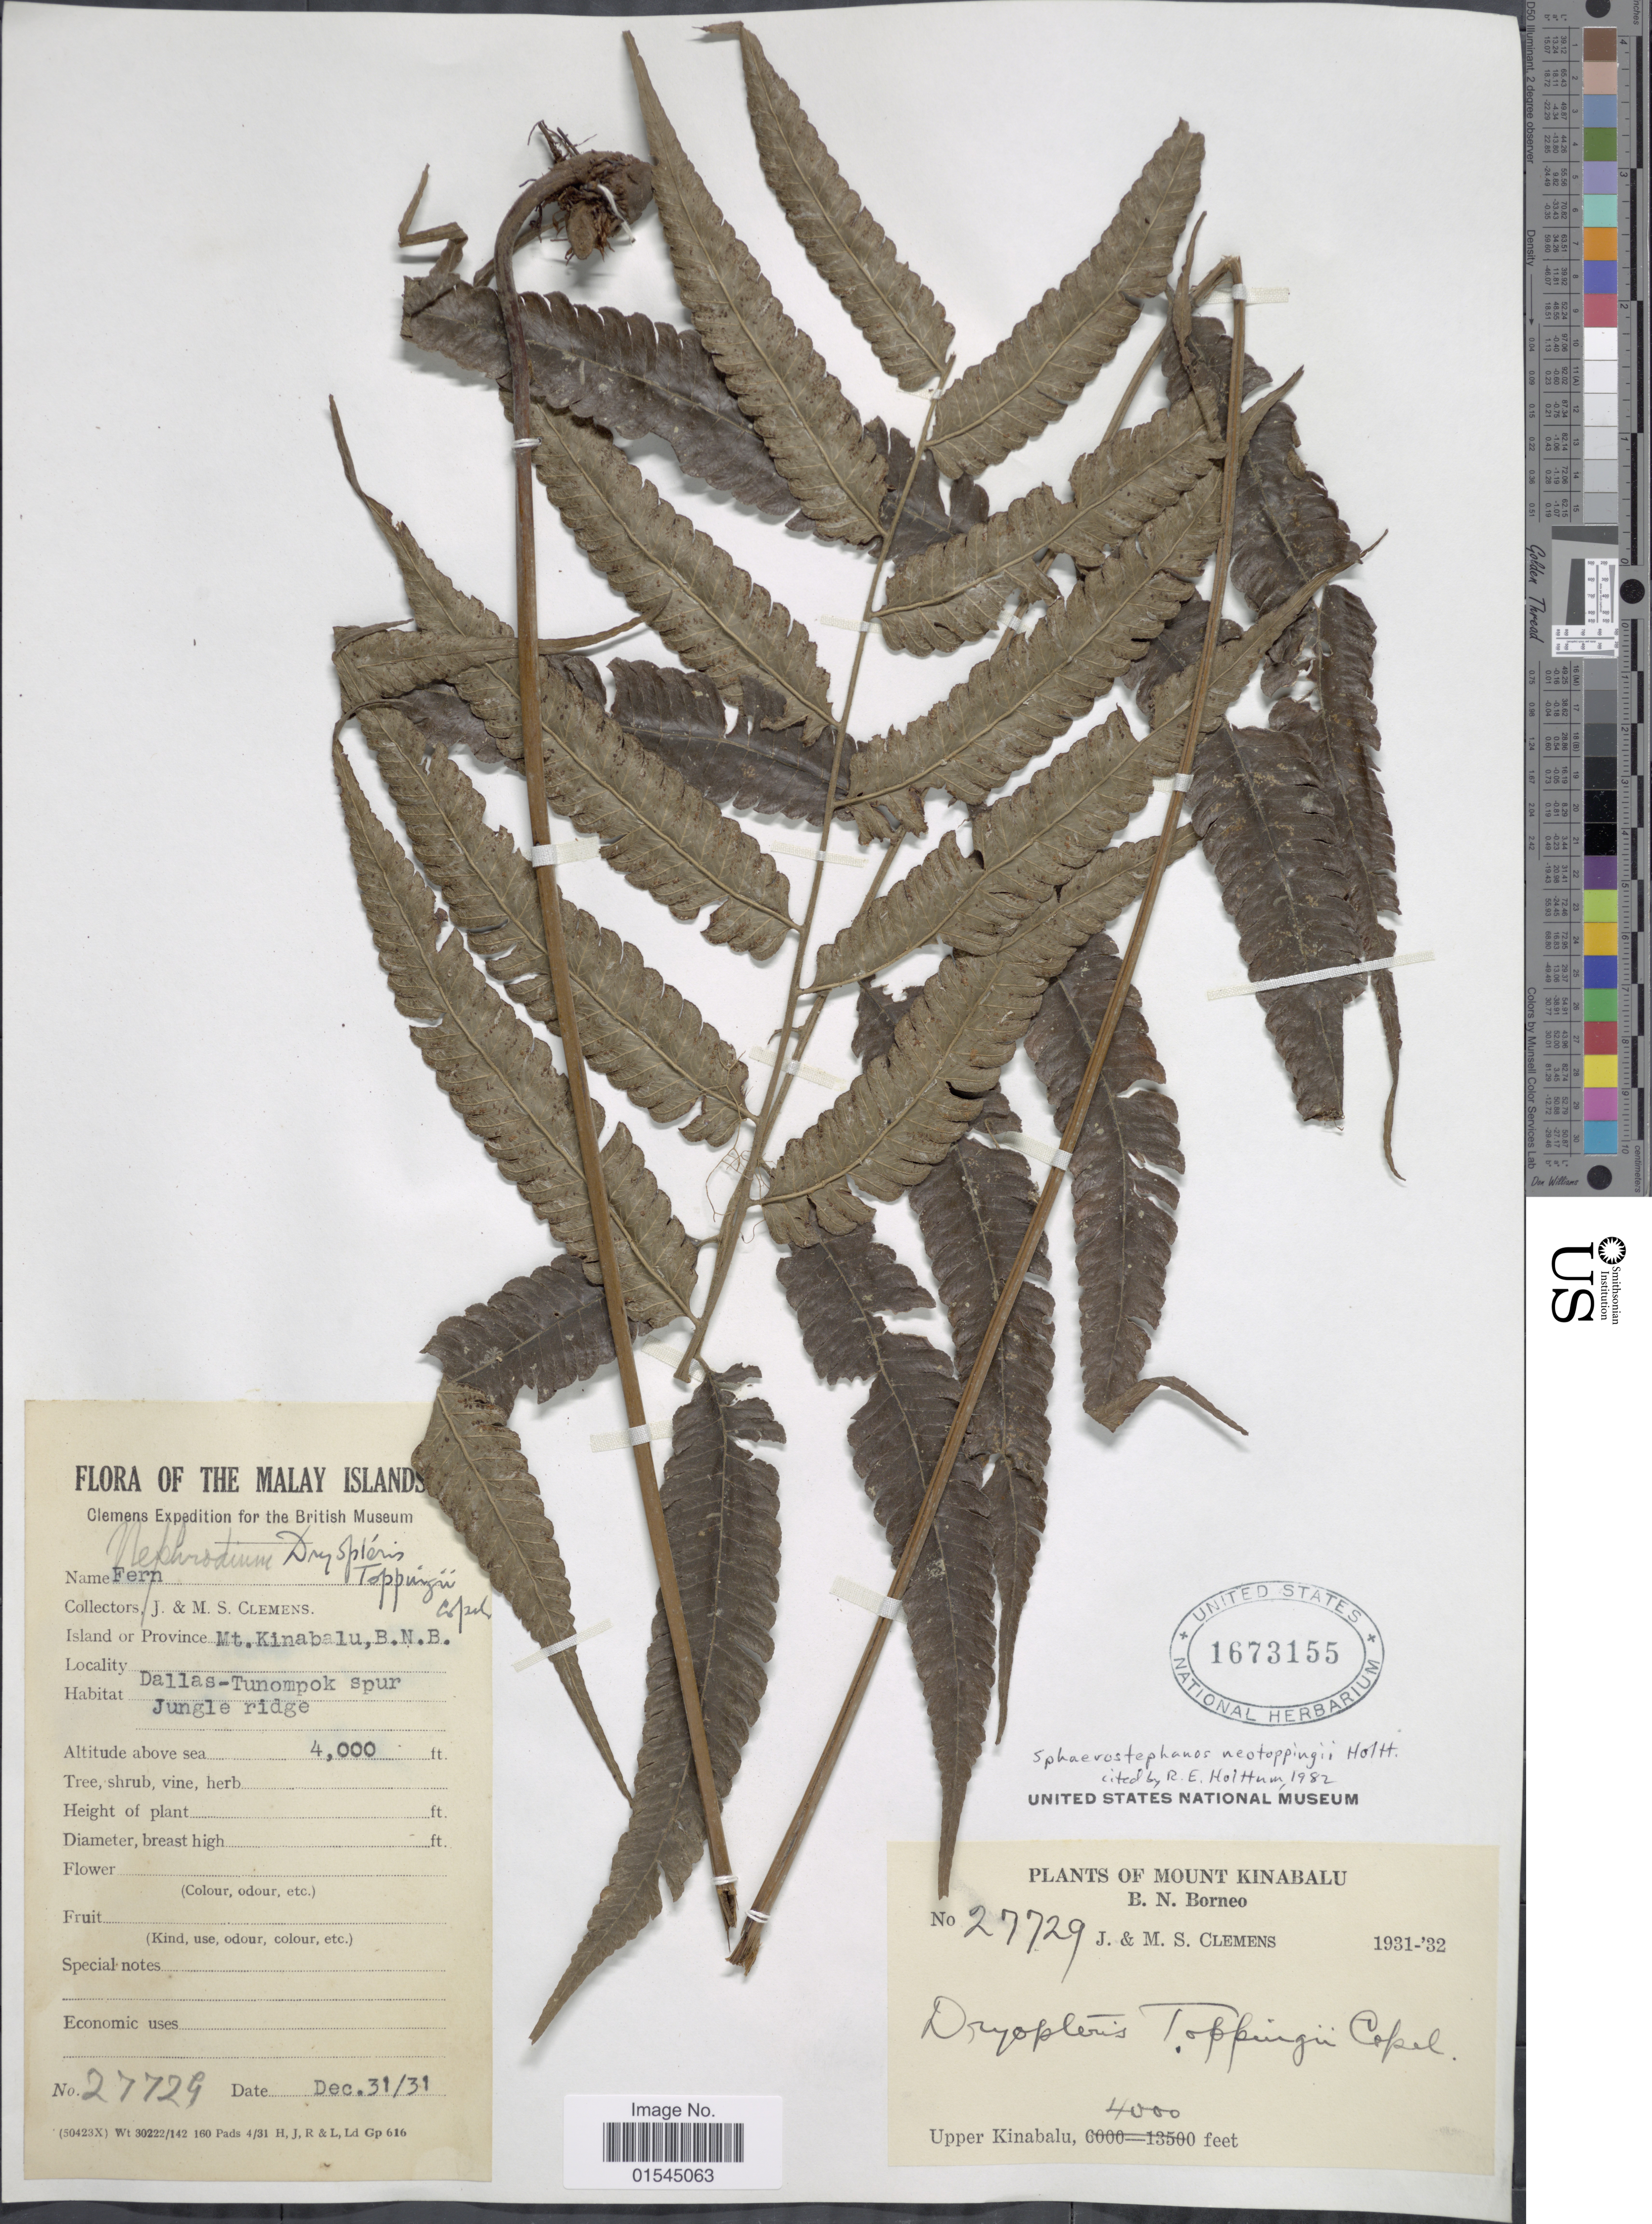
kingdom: Plantae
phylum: Tracheophyta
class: Polypodiopsida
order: Polypodiales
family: Thelypteridaceae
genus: Sphaerostephanos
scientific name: Sphaerostephanos neotoppingii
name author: Holttum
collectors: J. Clemens & M. S. Clemens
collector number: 27729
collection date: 1931-12-31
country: Malaysia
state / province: Sabah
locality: Malay Islands. Island or Province Mt. Kinabalu, B.N.B. Dallas-Tunompok spur. Mount Kinabalu. B.N. Borneo. Upper Kinabalu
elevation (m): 1219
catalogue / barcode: US 1673155